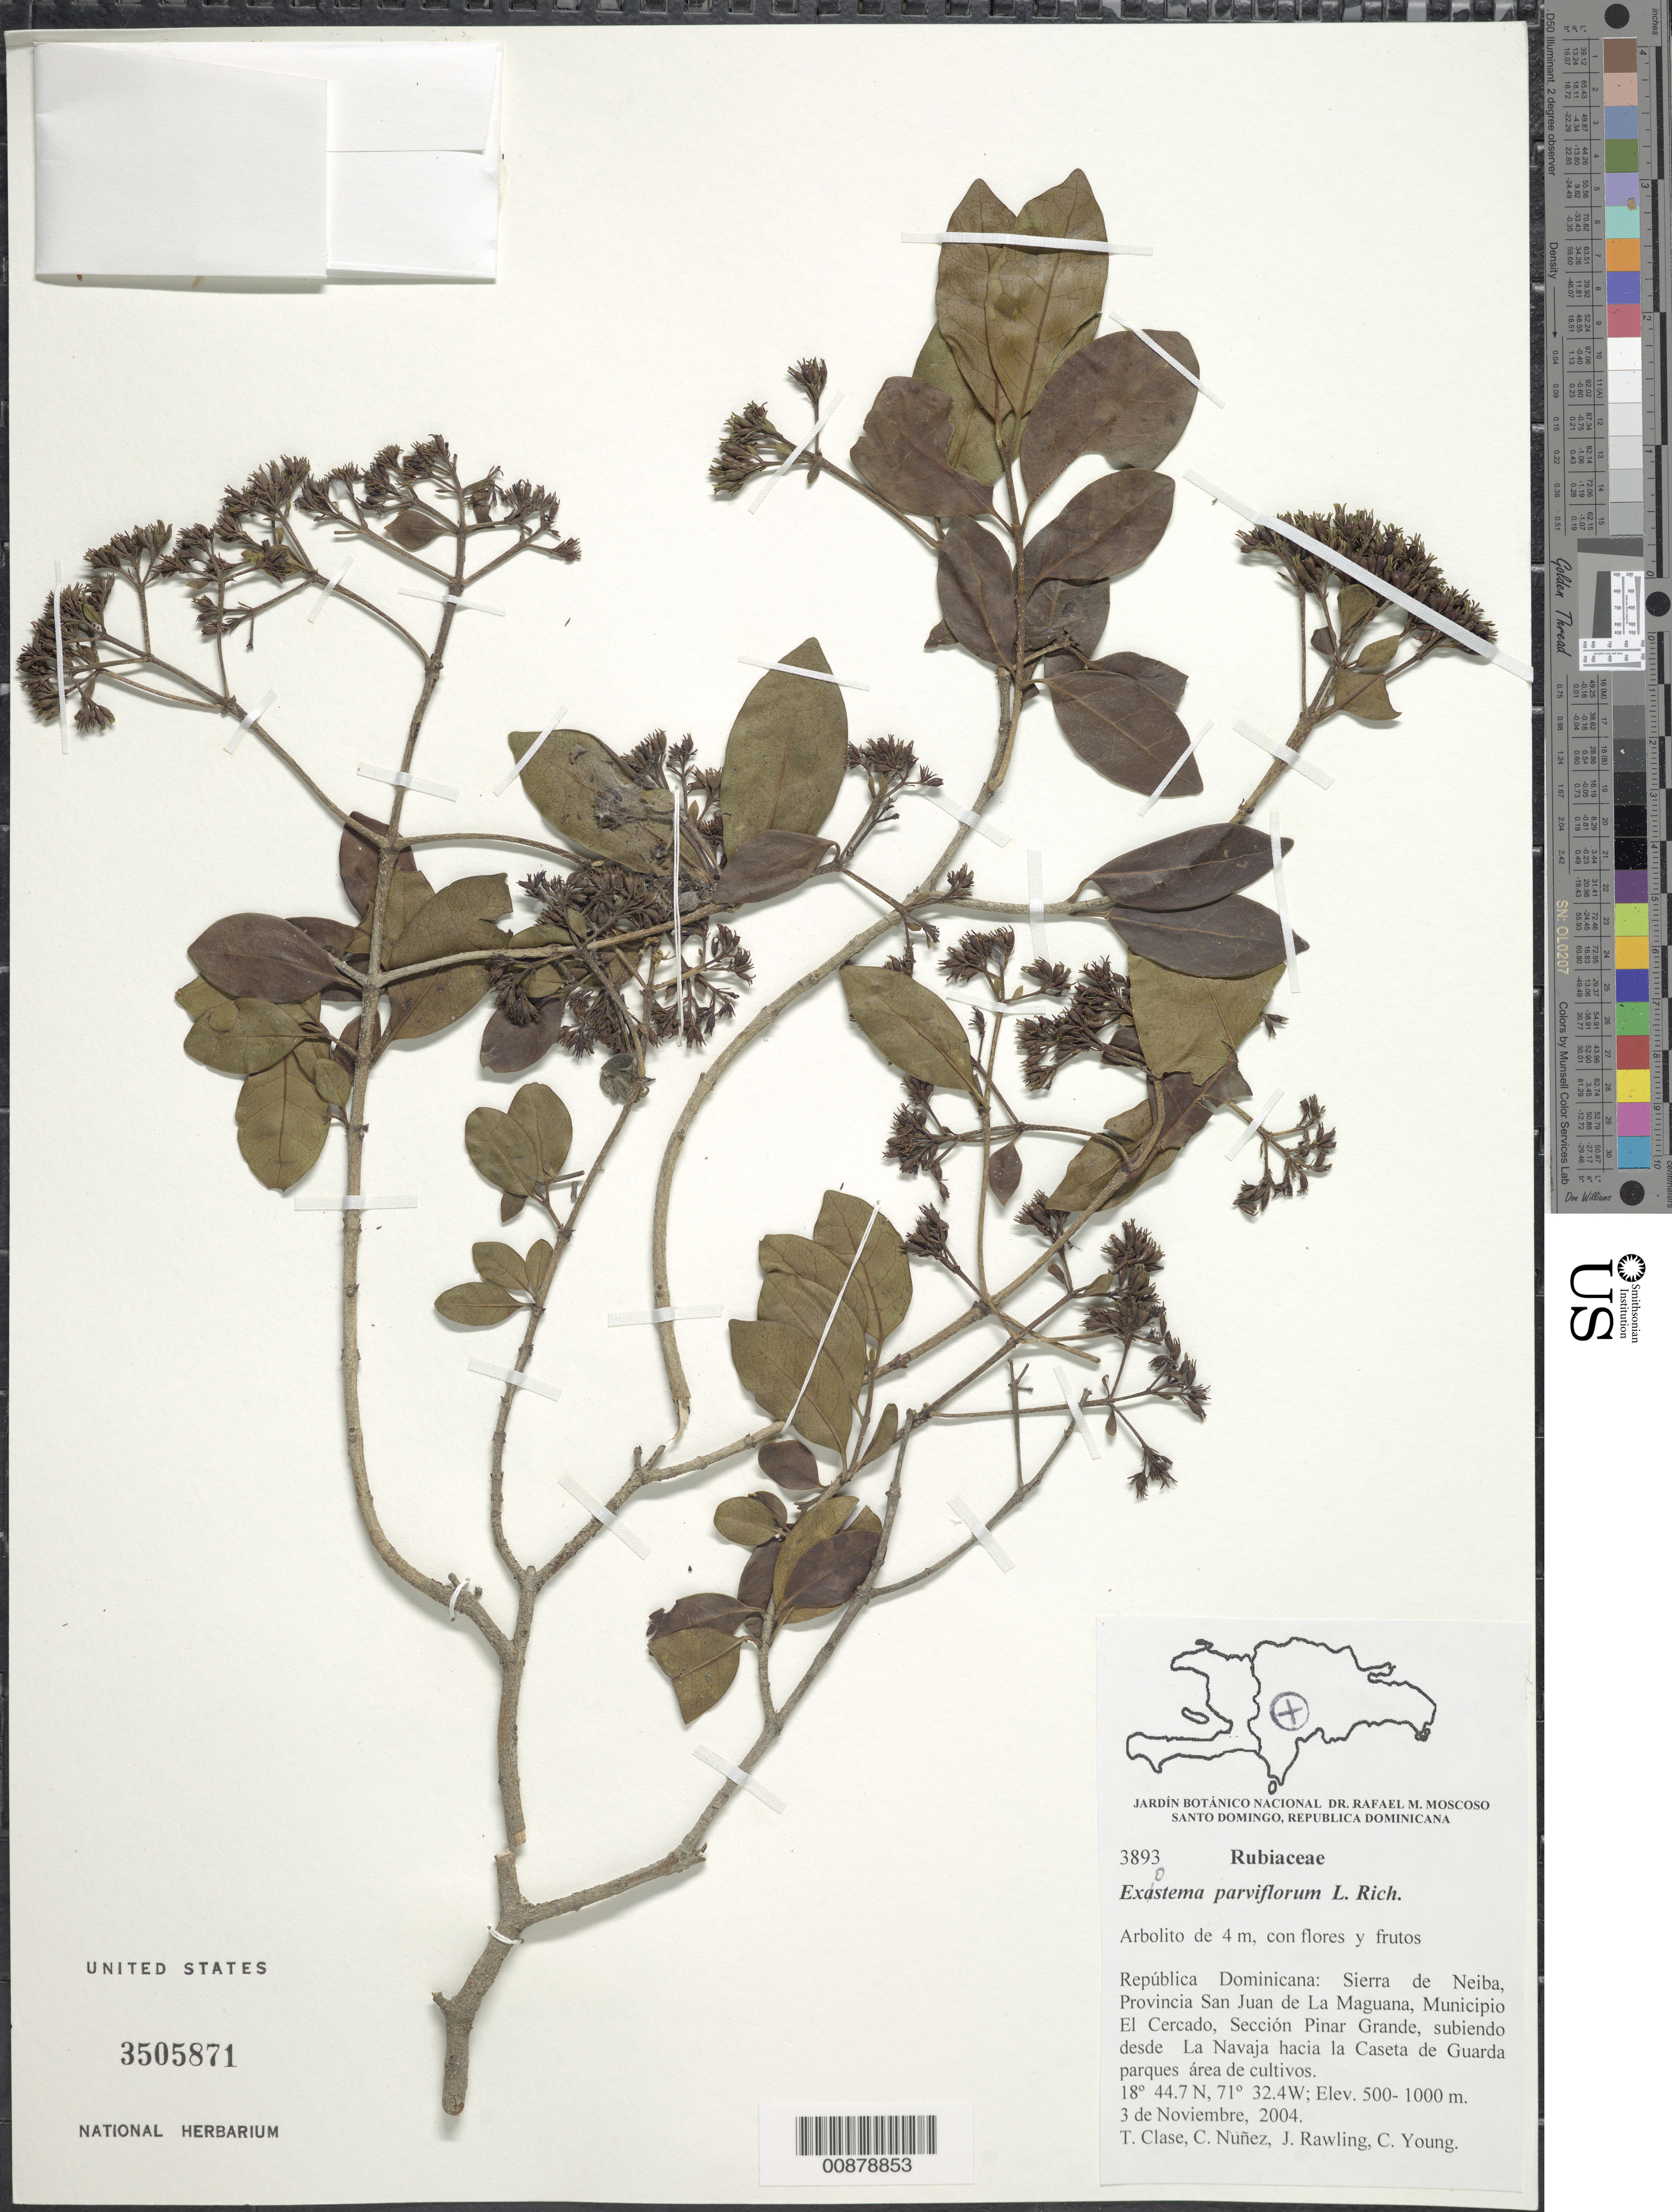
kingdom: Plantae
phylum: Tracheophyta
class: Magnoliopsida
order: Gentianales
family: Rubiaceae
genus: Exostema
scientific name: Exostema parviflorum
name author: A. Rich. ex Humb. & Bonpl.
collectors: T. Clase, C. Nunez, J. Rawling & C. Young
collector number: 3893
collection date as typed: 03 Nov 2004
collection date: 2004-11-03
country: Dominican Republic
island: Hispaniola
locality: Sierra de Neiba, Prov. San Juan de La Maguana, Mun. El Cercado, Sección Pinar Grande, subiendo desde La Navaja hacia la Caseta de Guarda.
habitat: Parques área de cultivos.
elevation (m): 500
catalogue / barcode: US 3505871